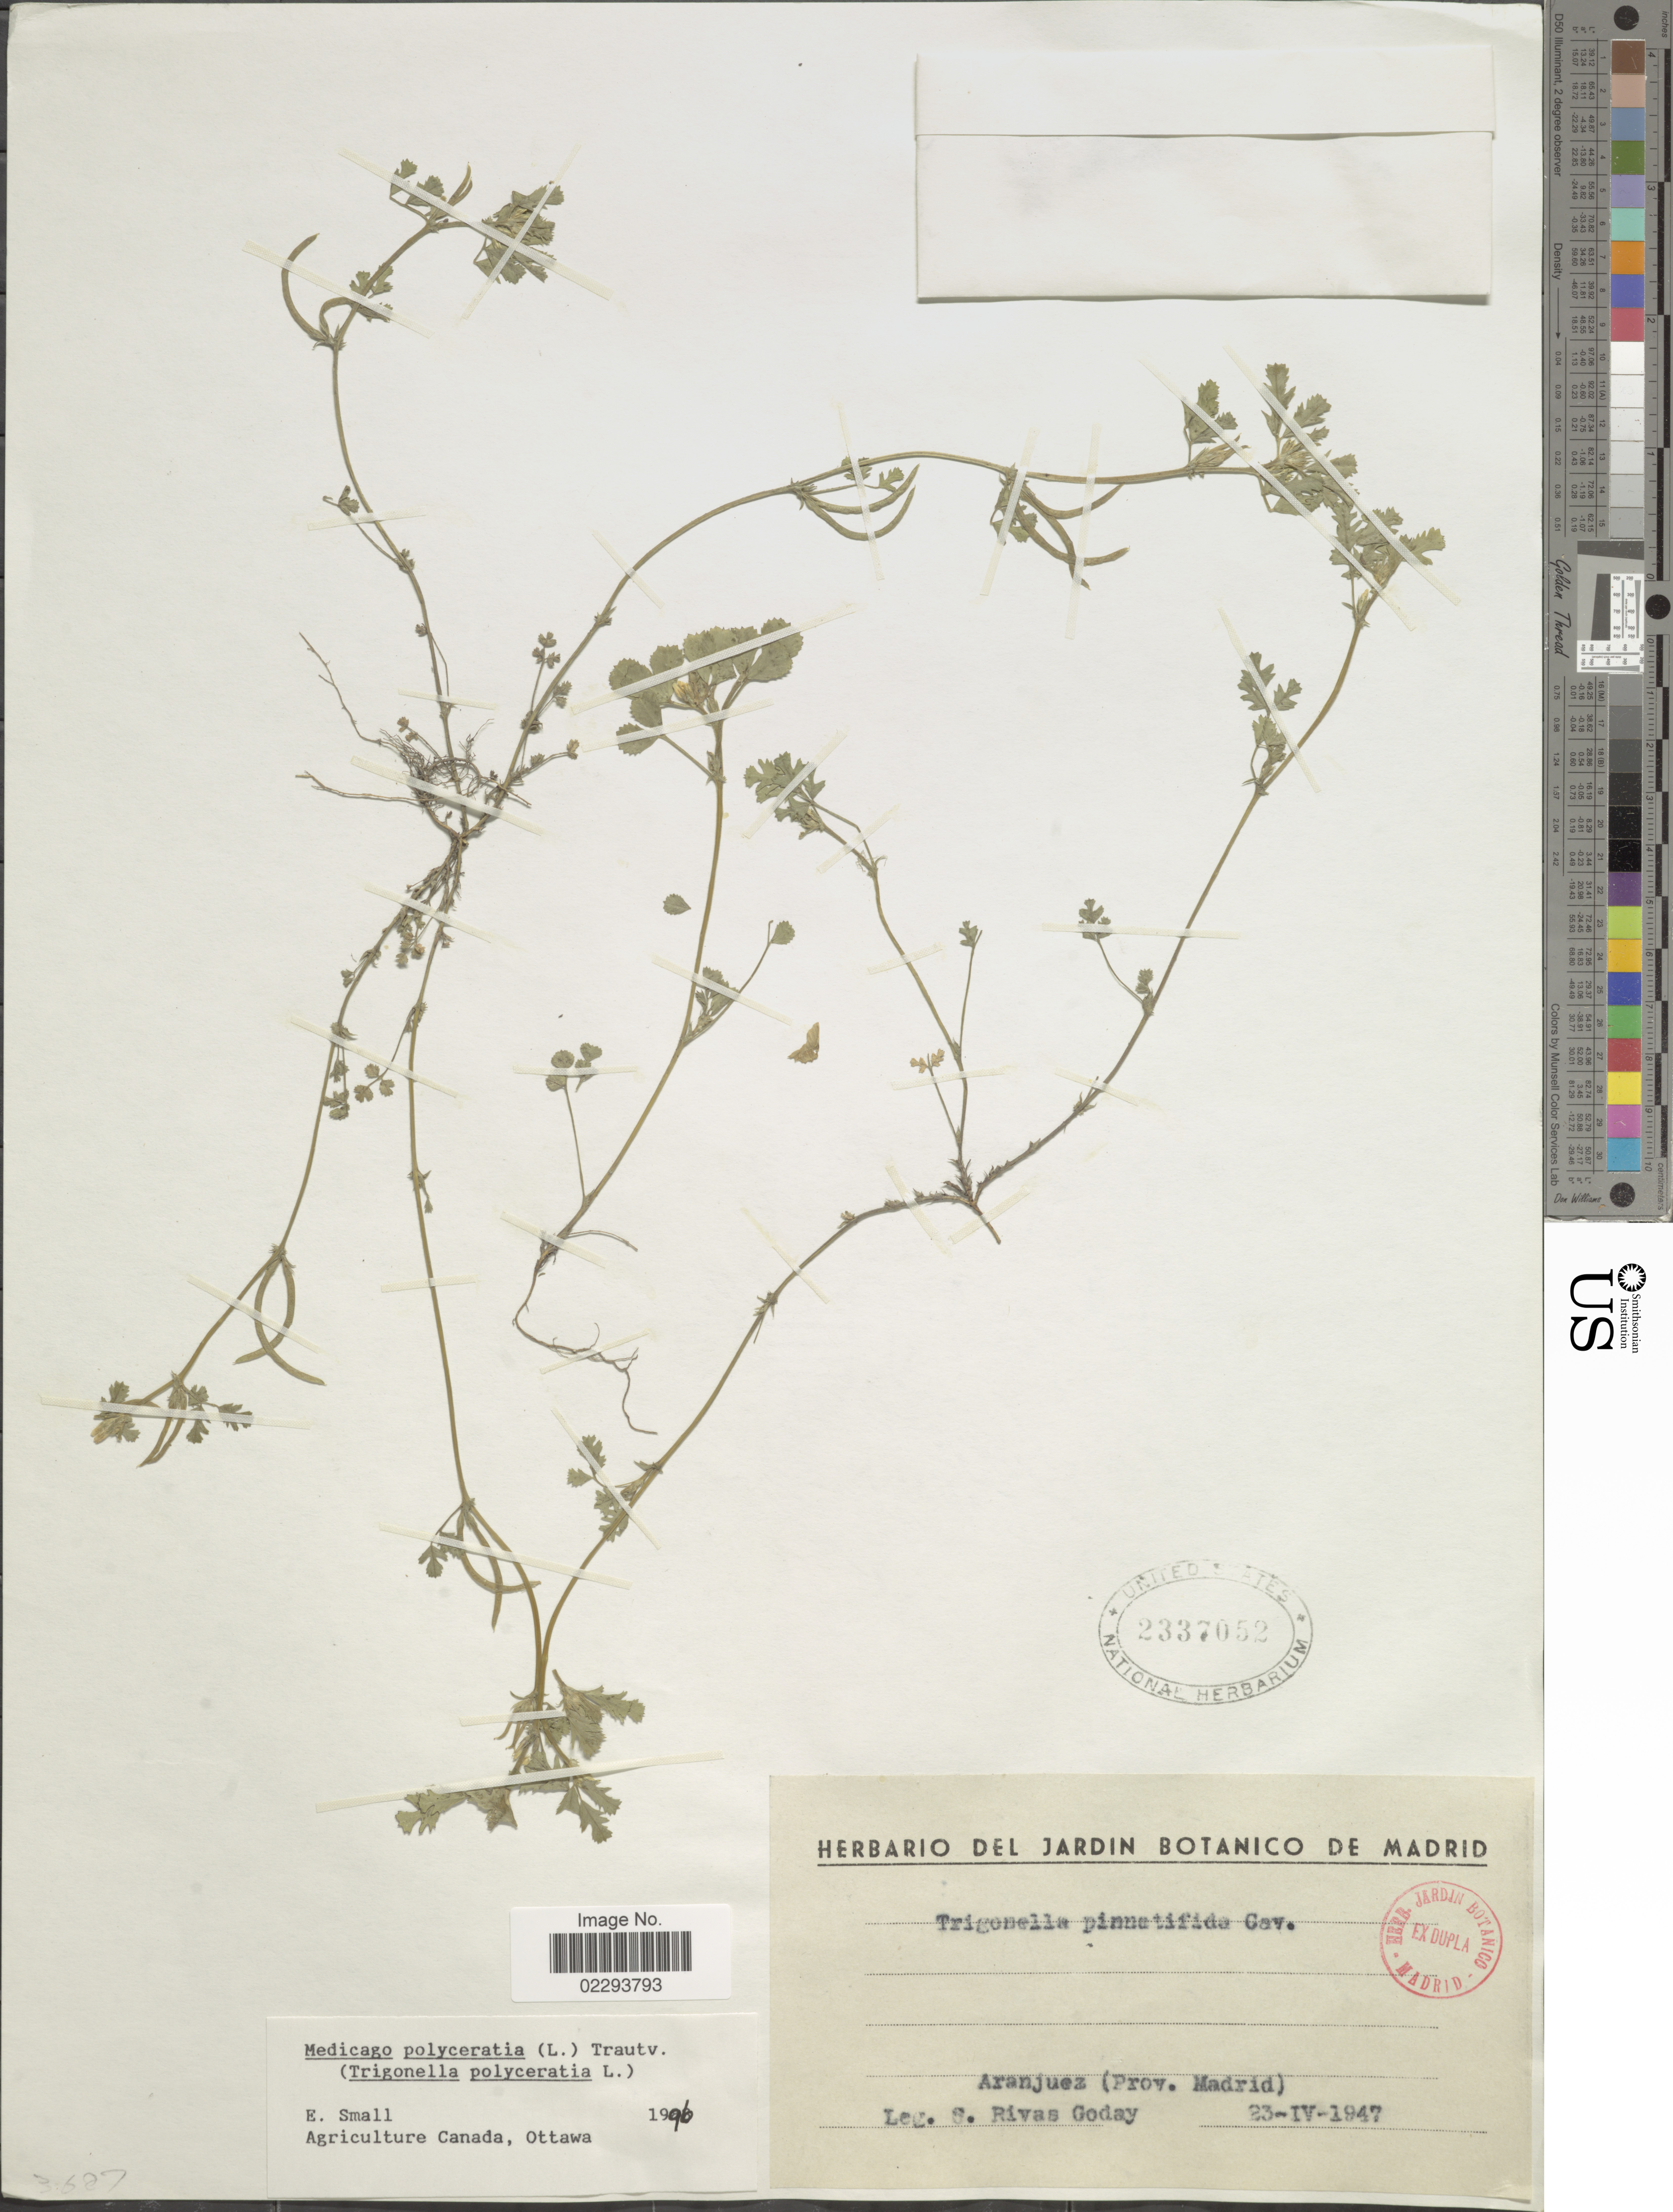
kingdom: Plantae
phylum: Tracheophyta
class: Magnoliopsida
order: Fabales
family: Fabaceae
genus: Medicago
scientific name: Medicago polyceratia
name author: (L.) Trautv.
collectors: S. Goday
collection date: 1947-04-23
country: Spain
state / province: Madrid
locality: Aranjuez (Prov. Madrid).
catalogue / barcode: US 2337052